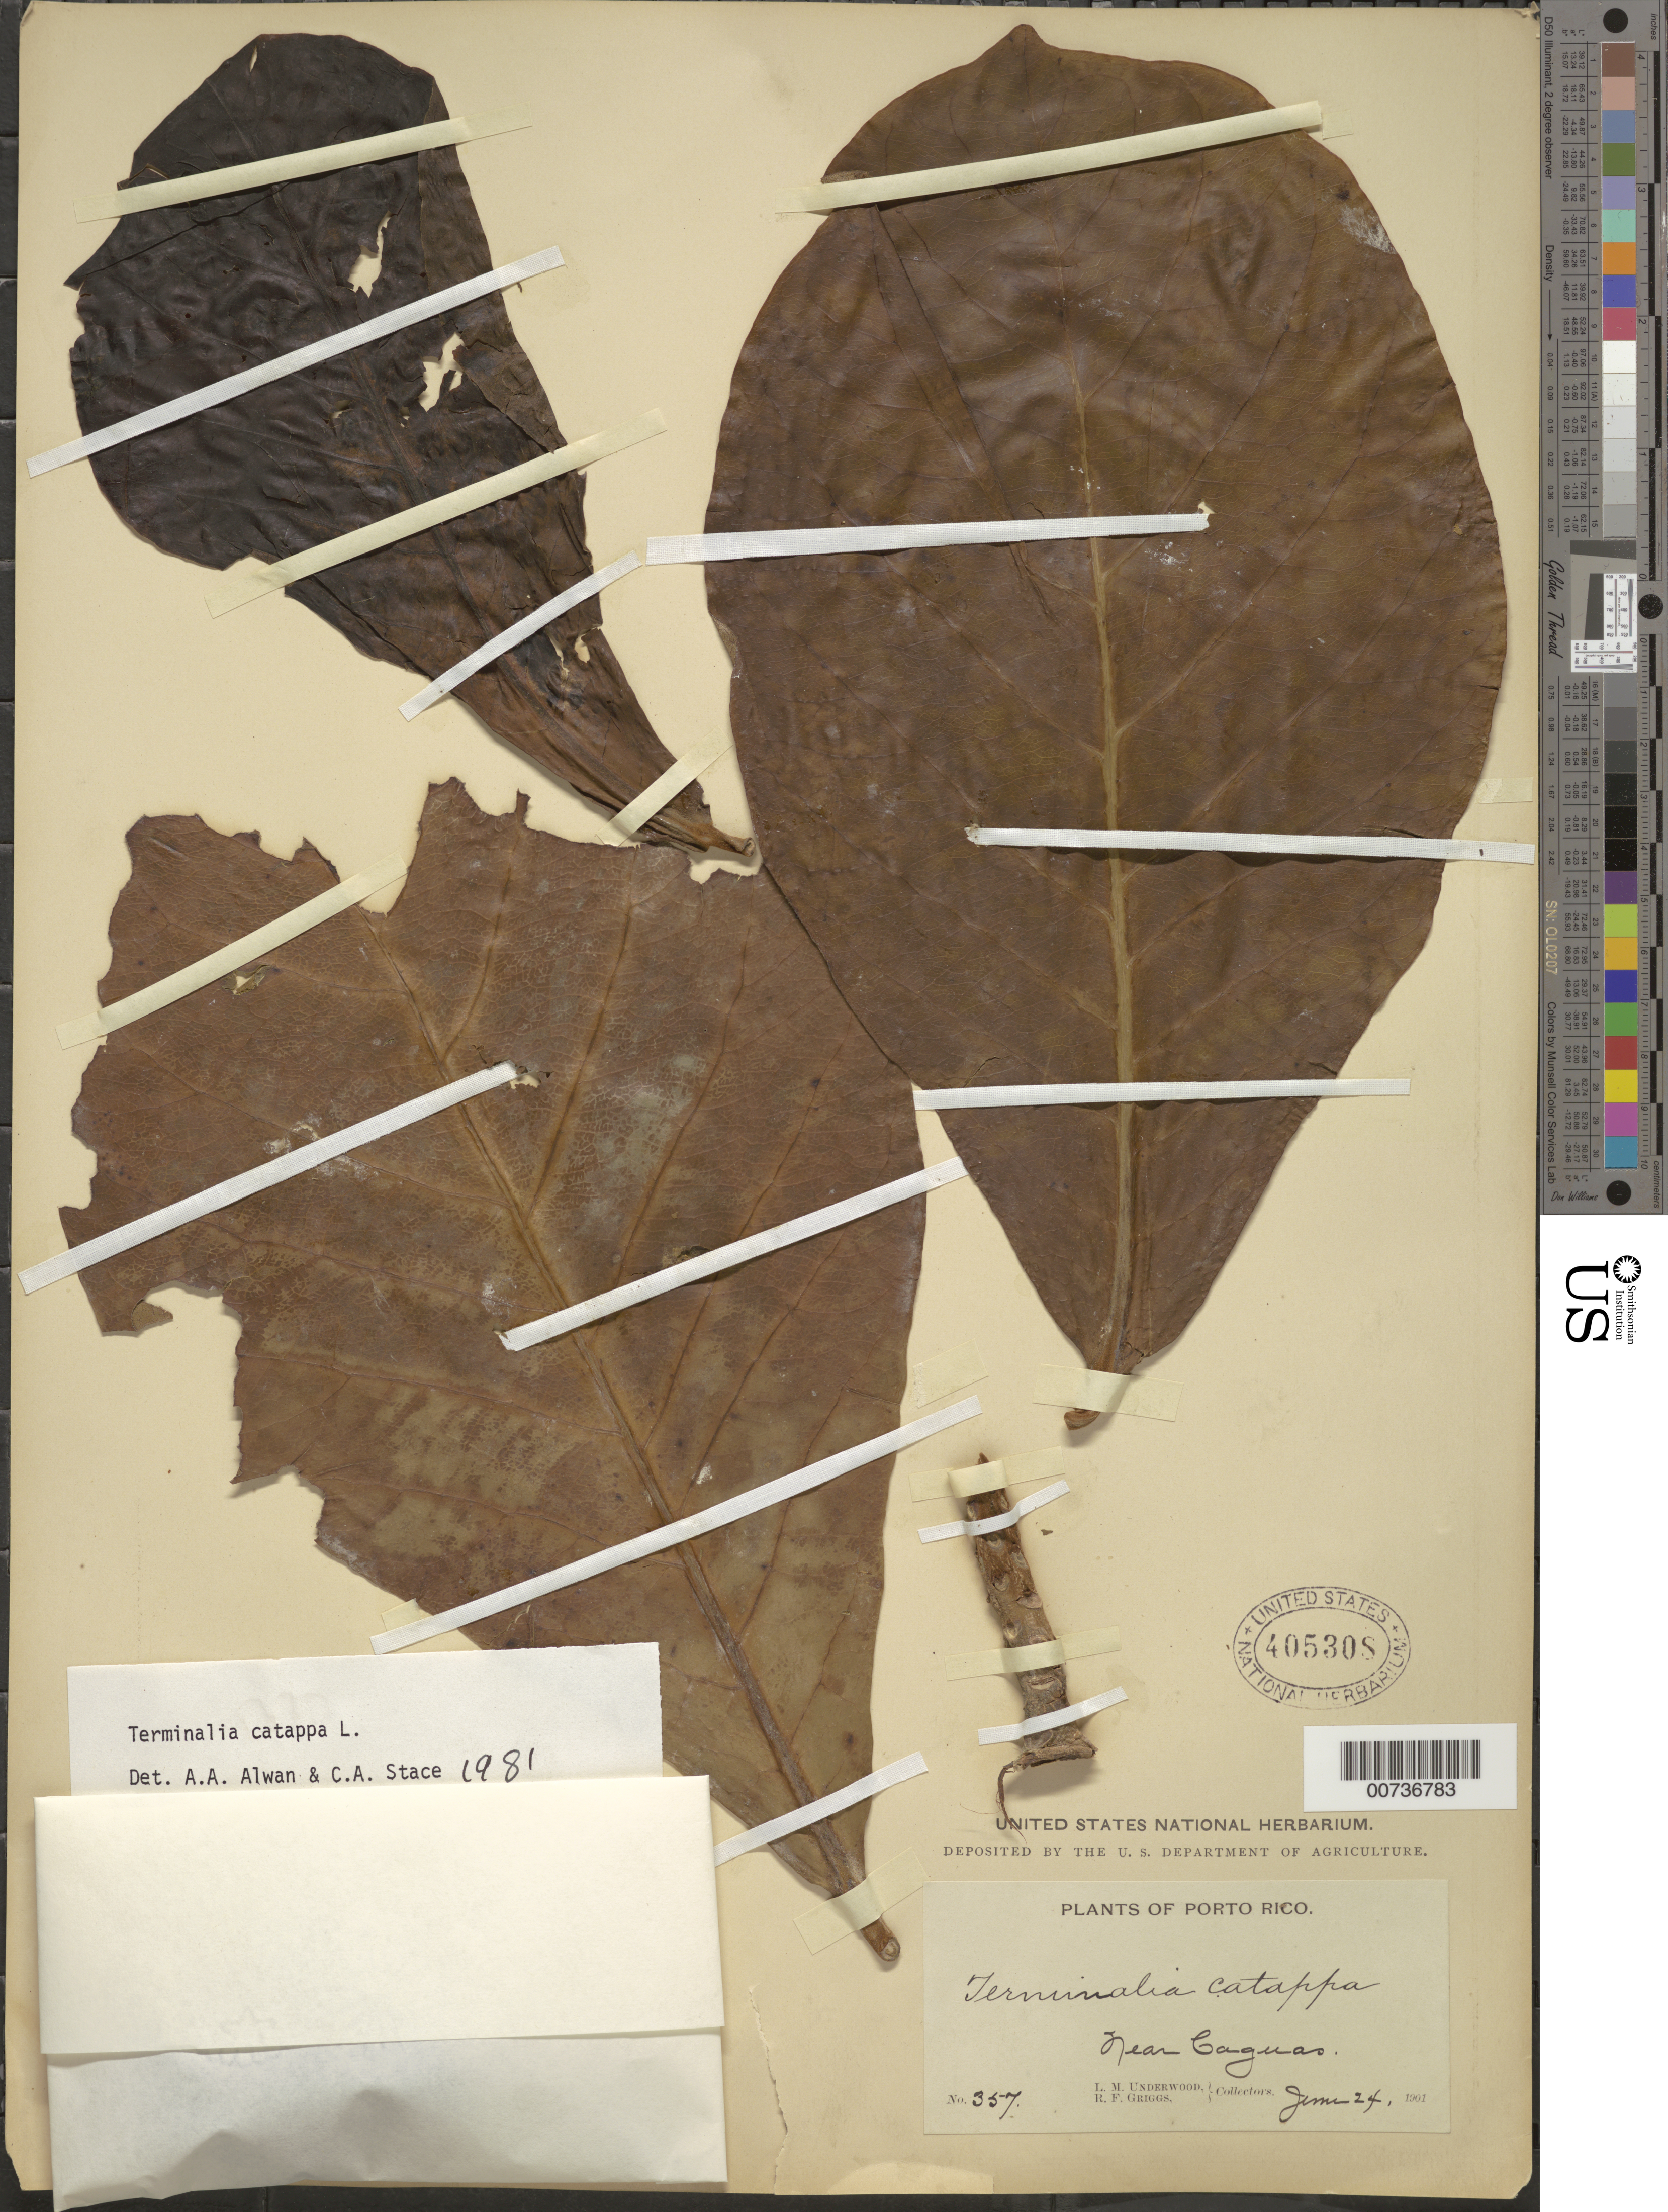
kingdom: Plantae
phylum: Tracheophyta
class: Magnoliopsida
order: Myrtales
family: Combretaceae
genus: Terminalia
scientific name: Terminalia catappa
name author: L.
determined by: Alwan, A. R.; Stace, C. A.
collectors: L. M. Underwood & R. F. Griggs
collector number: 357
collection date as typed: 24 Jun 1901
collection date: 1901-06-24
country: Puerto Rico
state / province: Caguas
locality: Near Caguas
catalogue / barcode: US 405308